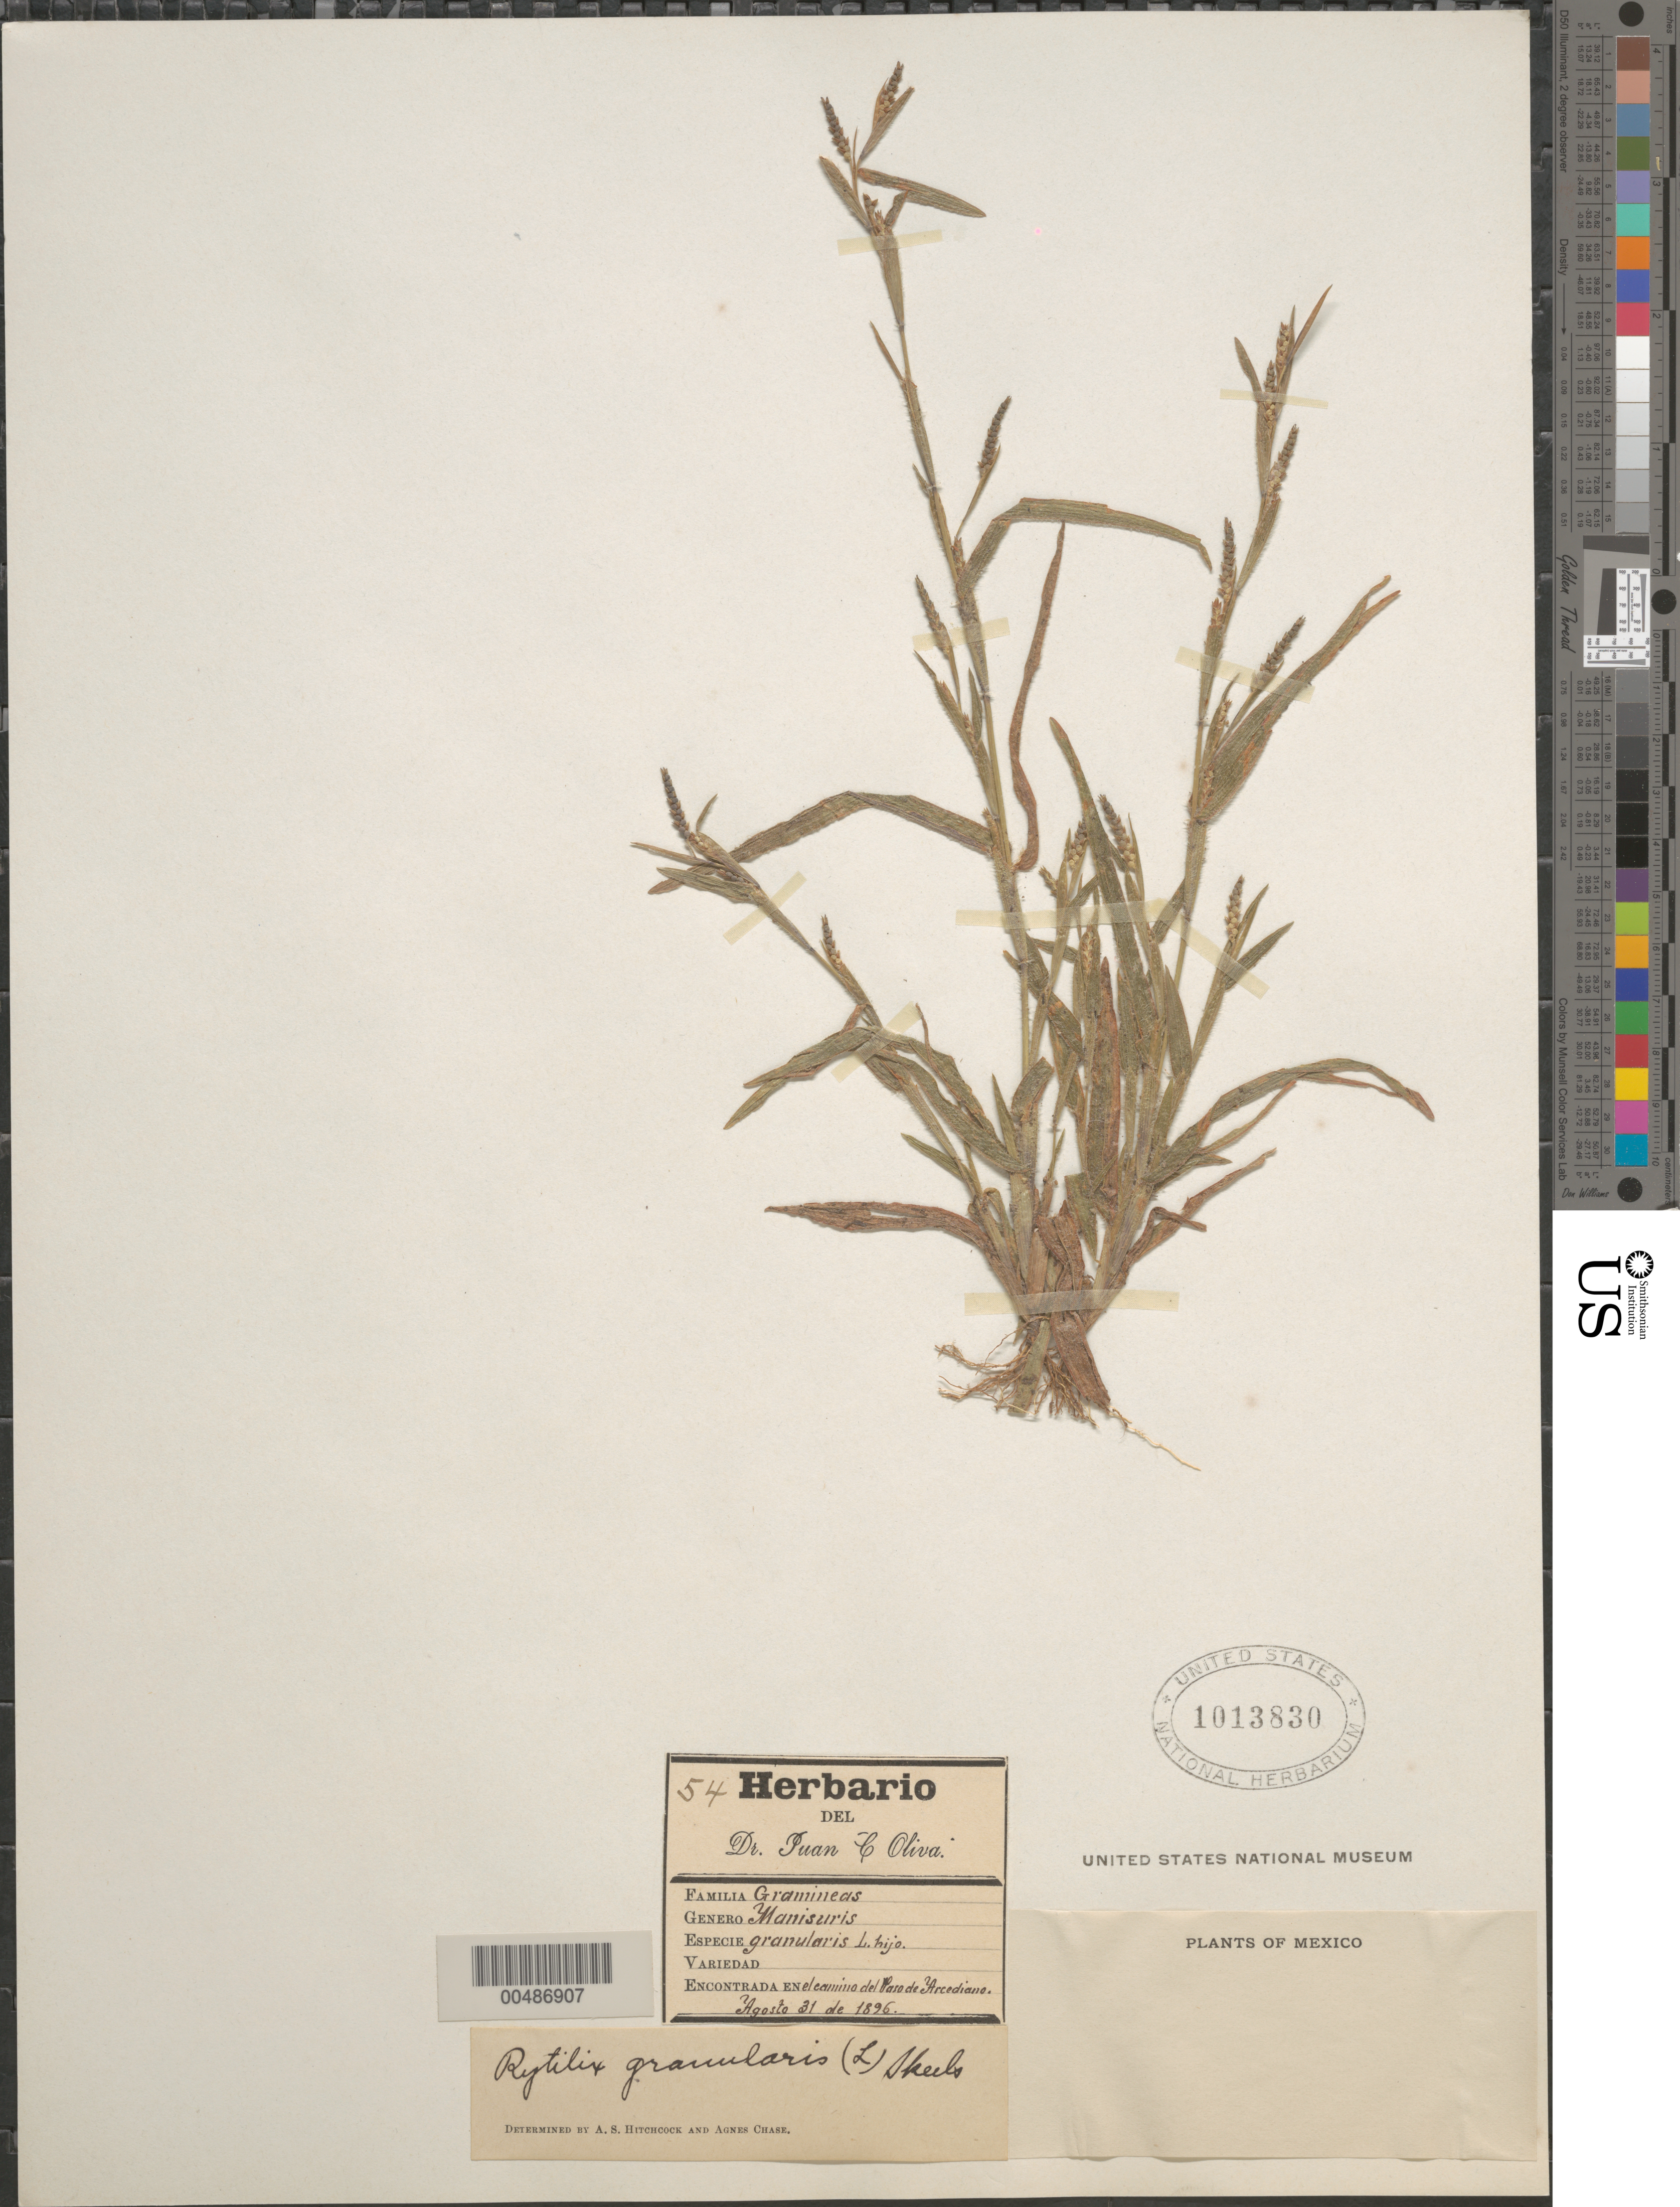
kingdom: Plantae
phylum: Tracheophyta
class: Liliopsida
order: Poales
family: Poaceae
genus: Hackelochloa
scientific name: Hackelochloa granularis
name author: (L.) Kuntze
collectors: J. C. Oliva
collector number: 54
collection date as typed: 31 Aug 1896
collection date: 1896-08-31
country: Mexico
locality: el camino del Paso de Arcediano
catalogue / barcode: US 1013830